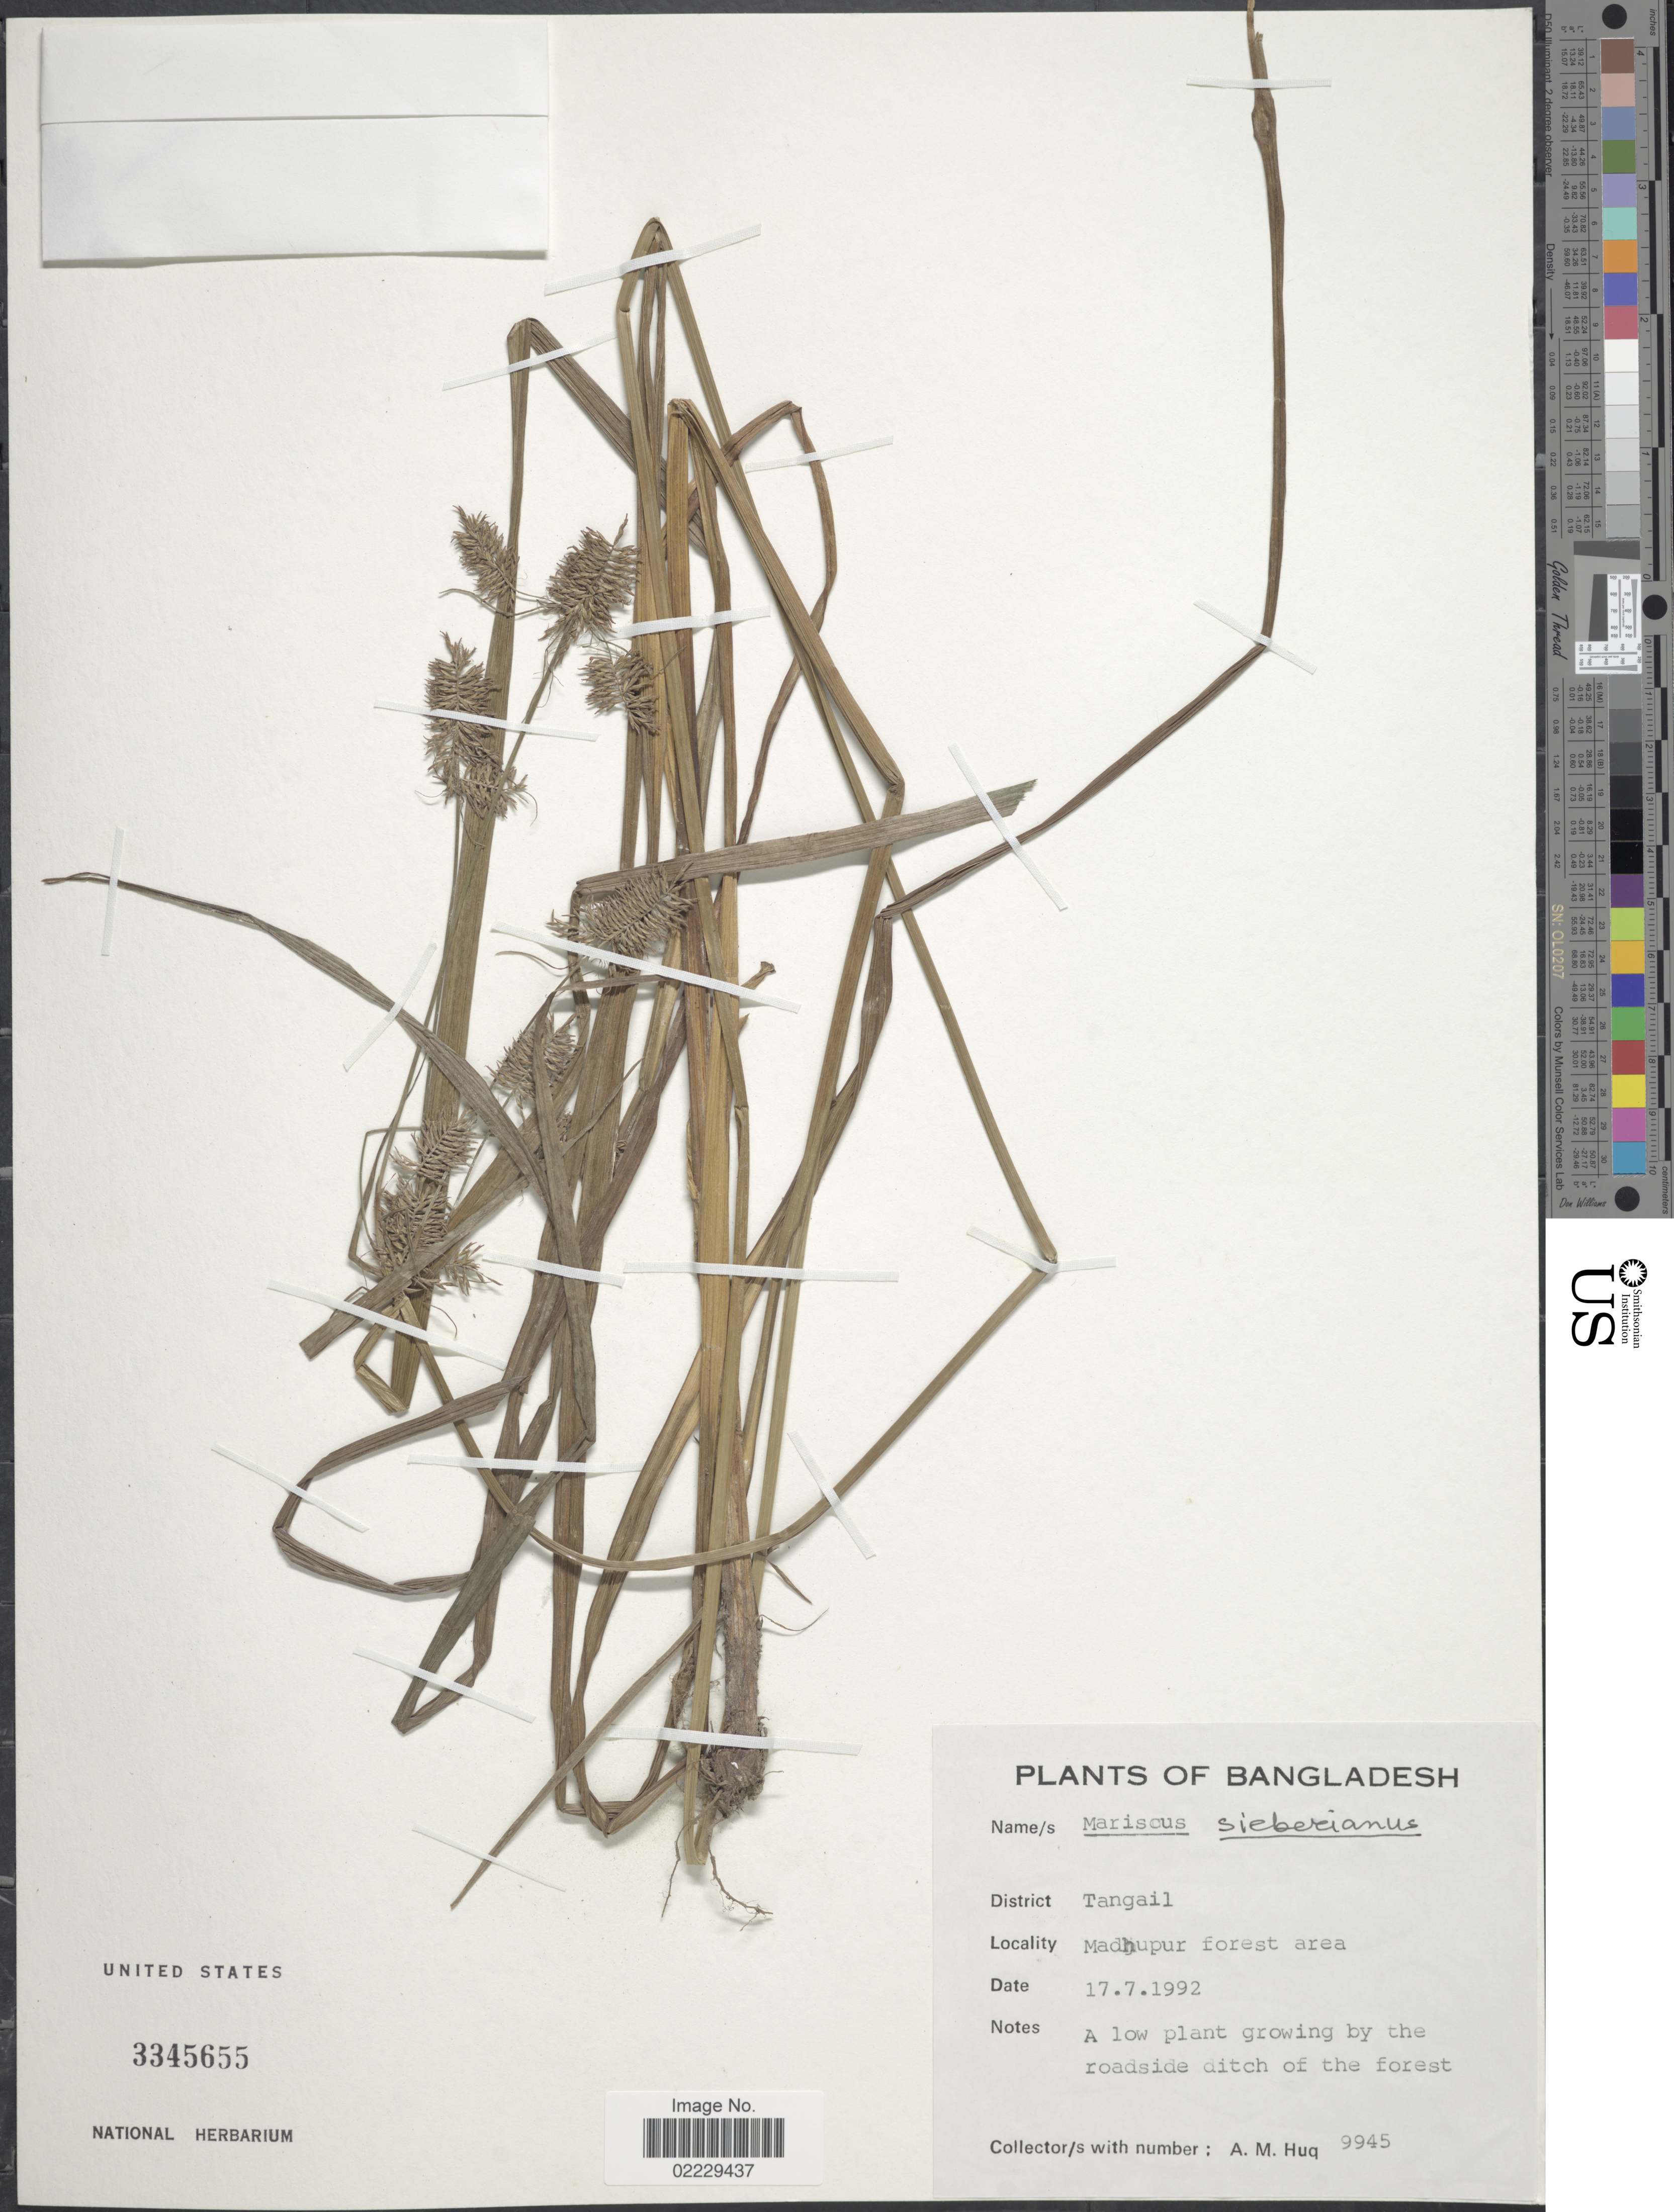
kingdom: Plantae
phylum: Tracheophyta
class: Liliopsida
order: Poales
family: Cyperaceae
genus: Cyperus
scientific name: Cyperus strigosus L.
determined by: Strong, Mark T., (BOT), Smithsonian Institution - National Museum of Natural History (UNITED STATES)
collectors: A. Hug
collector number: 9945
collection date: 1992-07-17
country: Bangladesh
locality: District Tangail, Madhupur forest area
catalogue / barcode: US 3345655